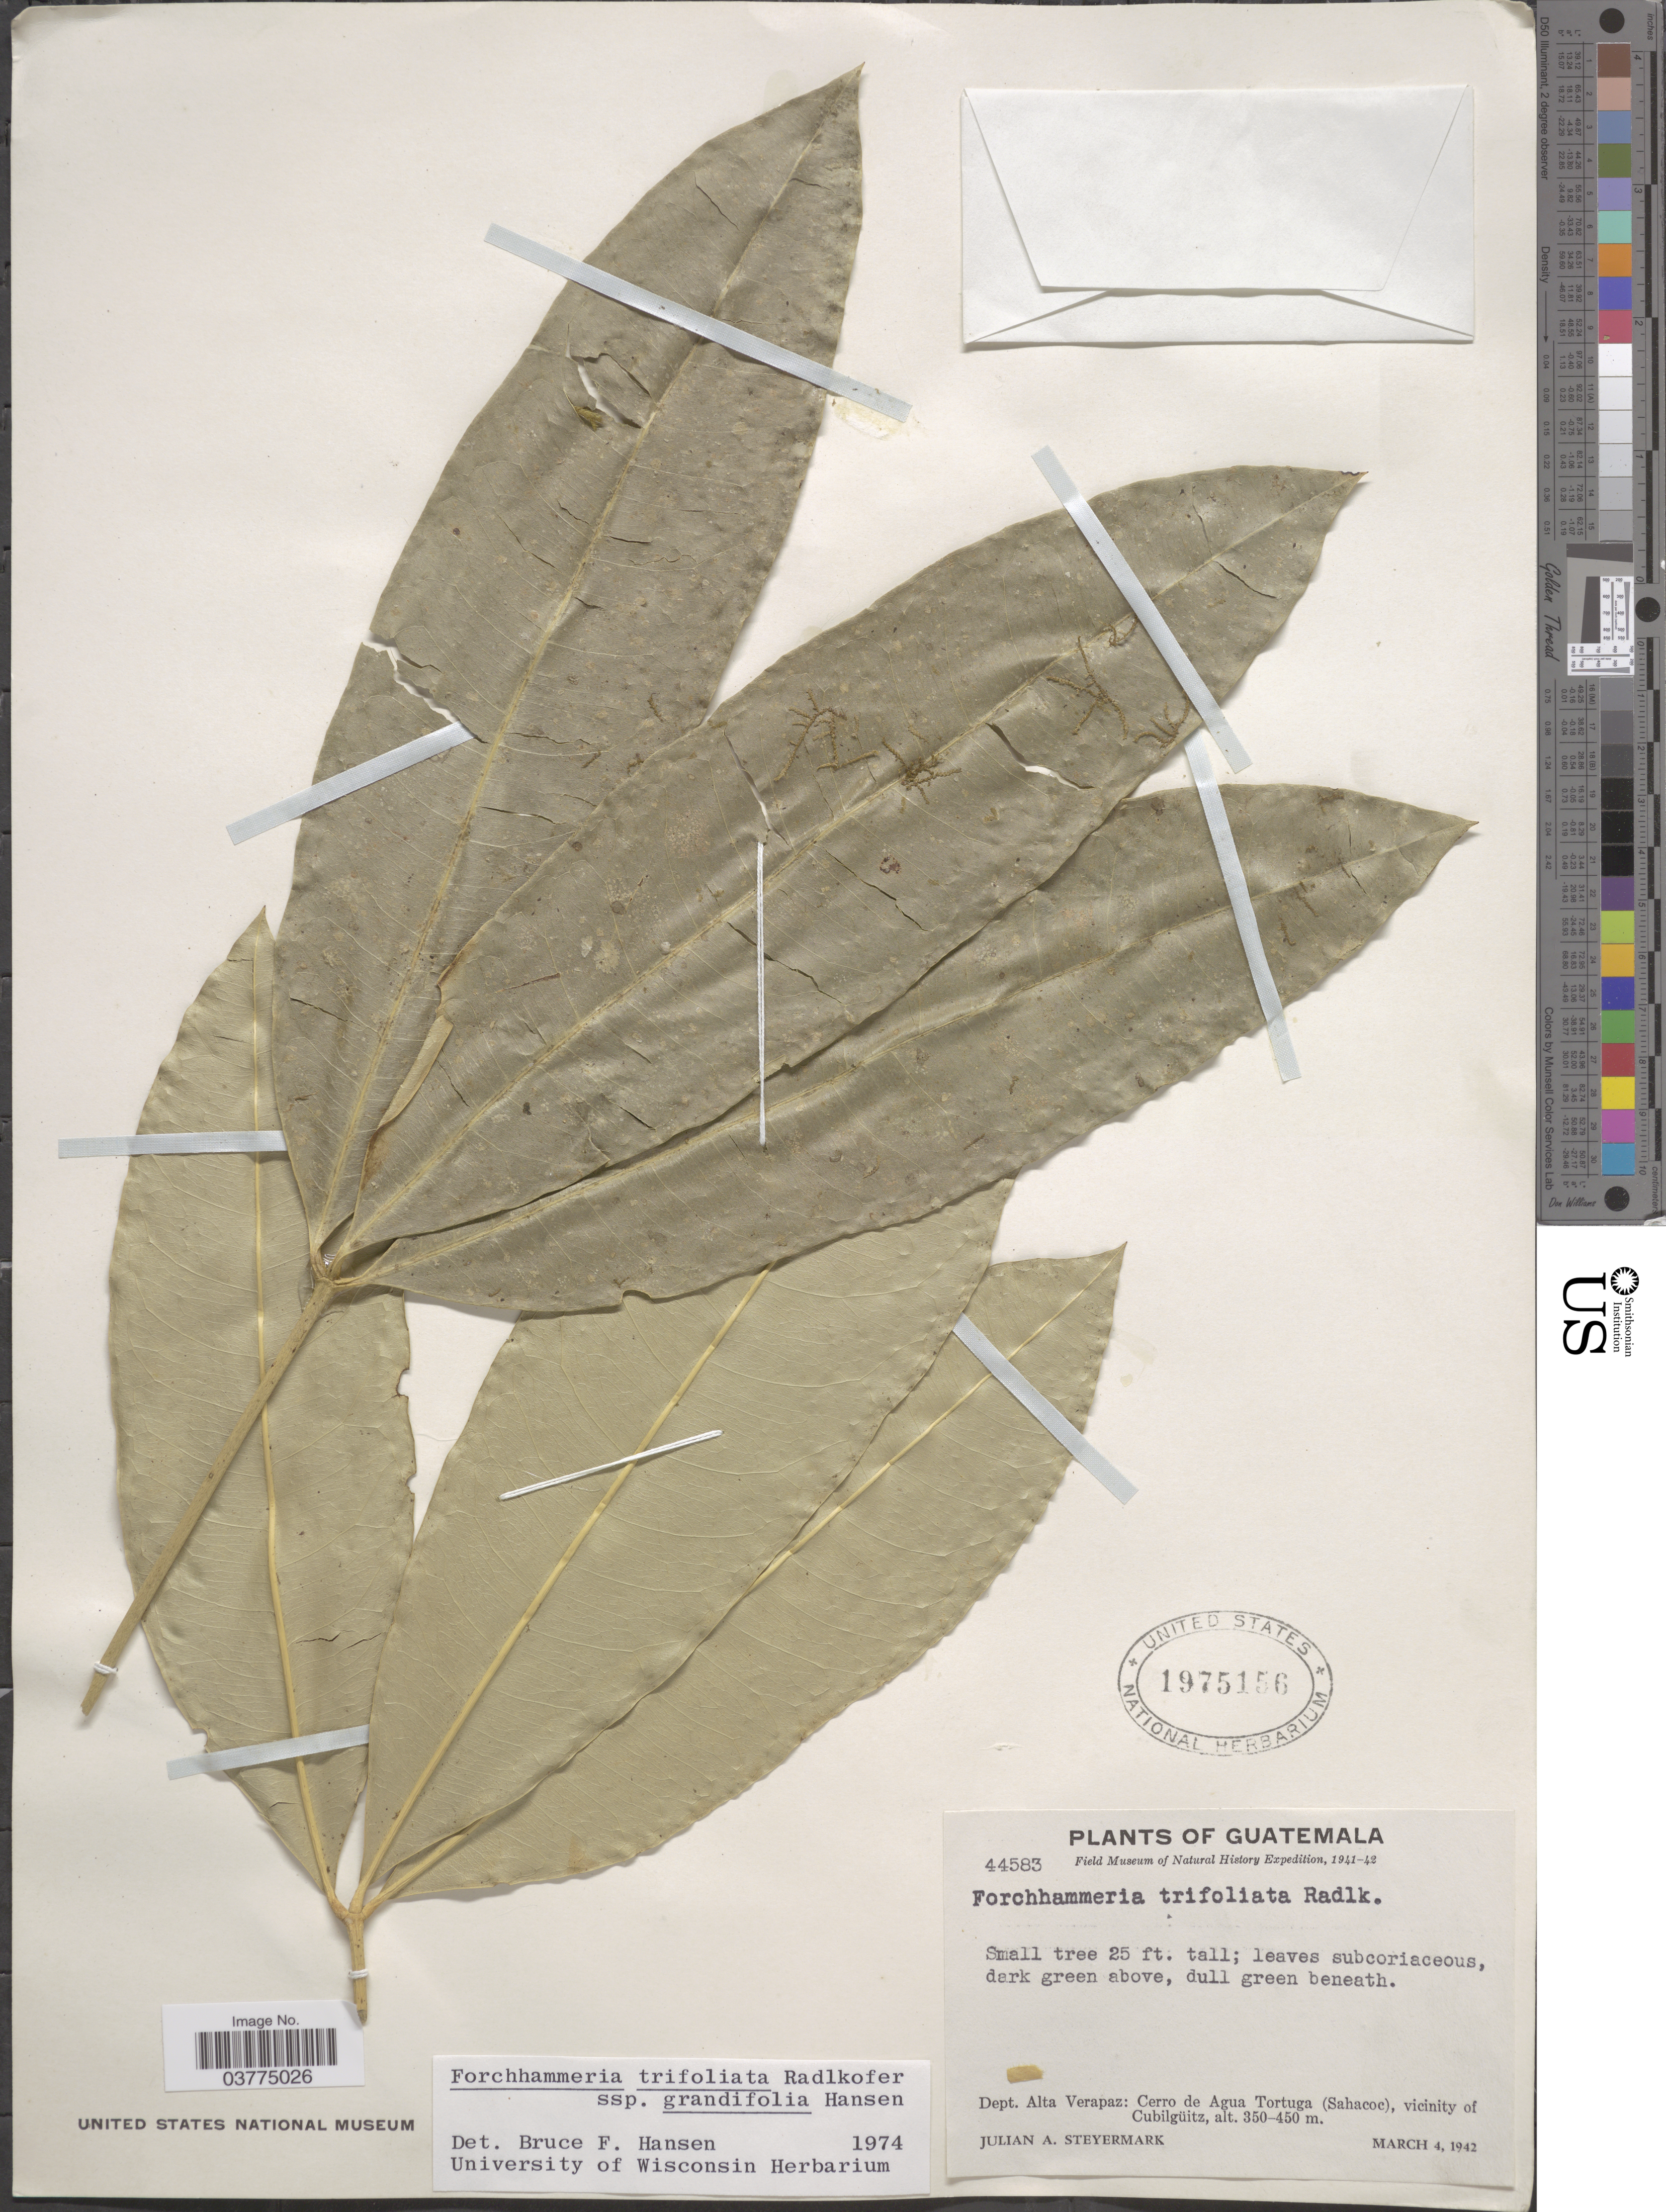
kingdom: Plantae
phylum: Tracheophyta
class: Magnoliopsida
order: Brassicales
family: Stixaceae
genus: Forchhammeria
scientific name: Forchhammeria trifoliata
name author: Radlk.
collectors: J. Steyermark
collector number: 44583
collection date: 1942-03-04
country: Guatemala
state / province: Alta Verapaz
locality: Dept. Alta Verapaz: Cerro de Agua Tortuga (Sahacoc), vicinity of Cubilgüitz.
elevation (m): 350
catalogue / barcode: US 1975156